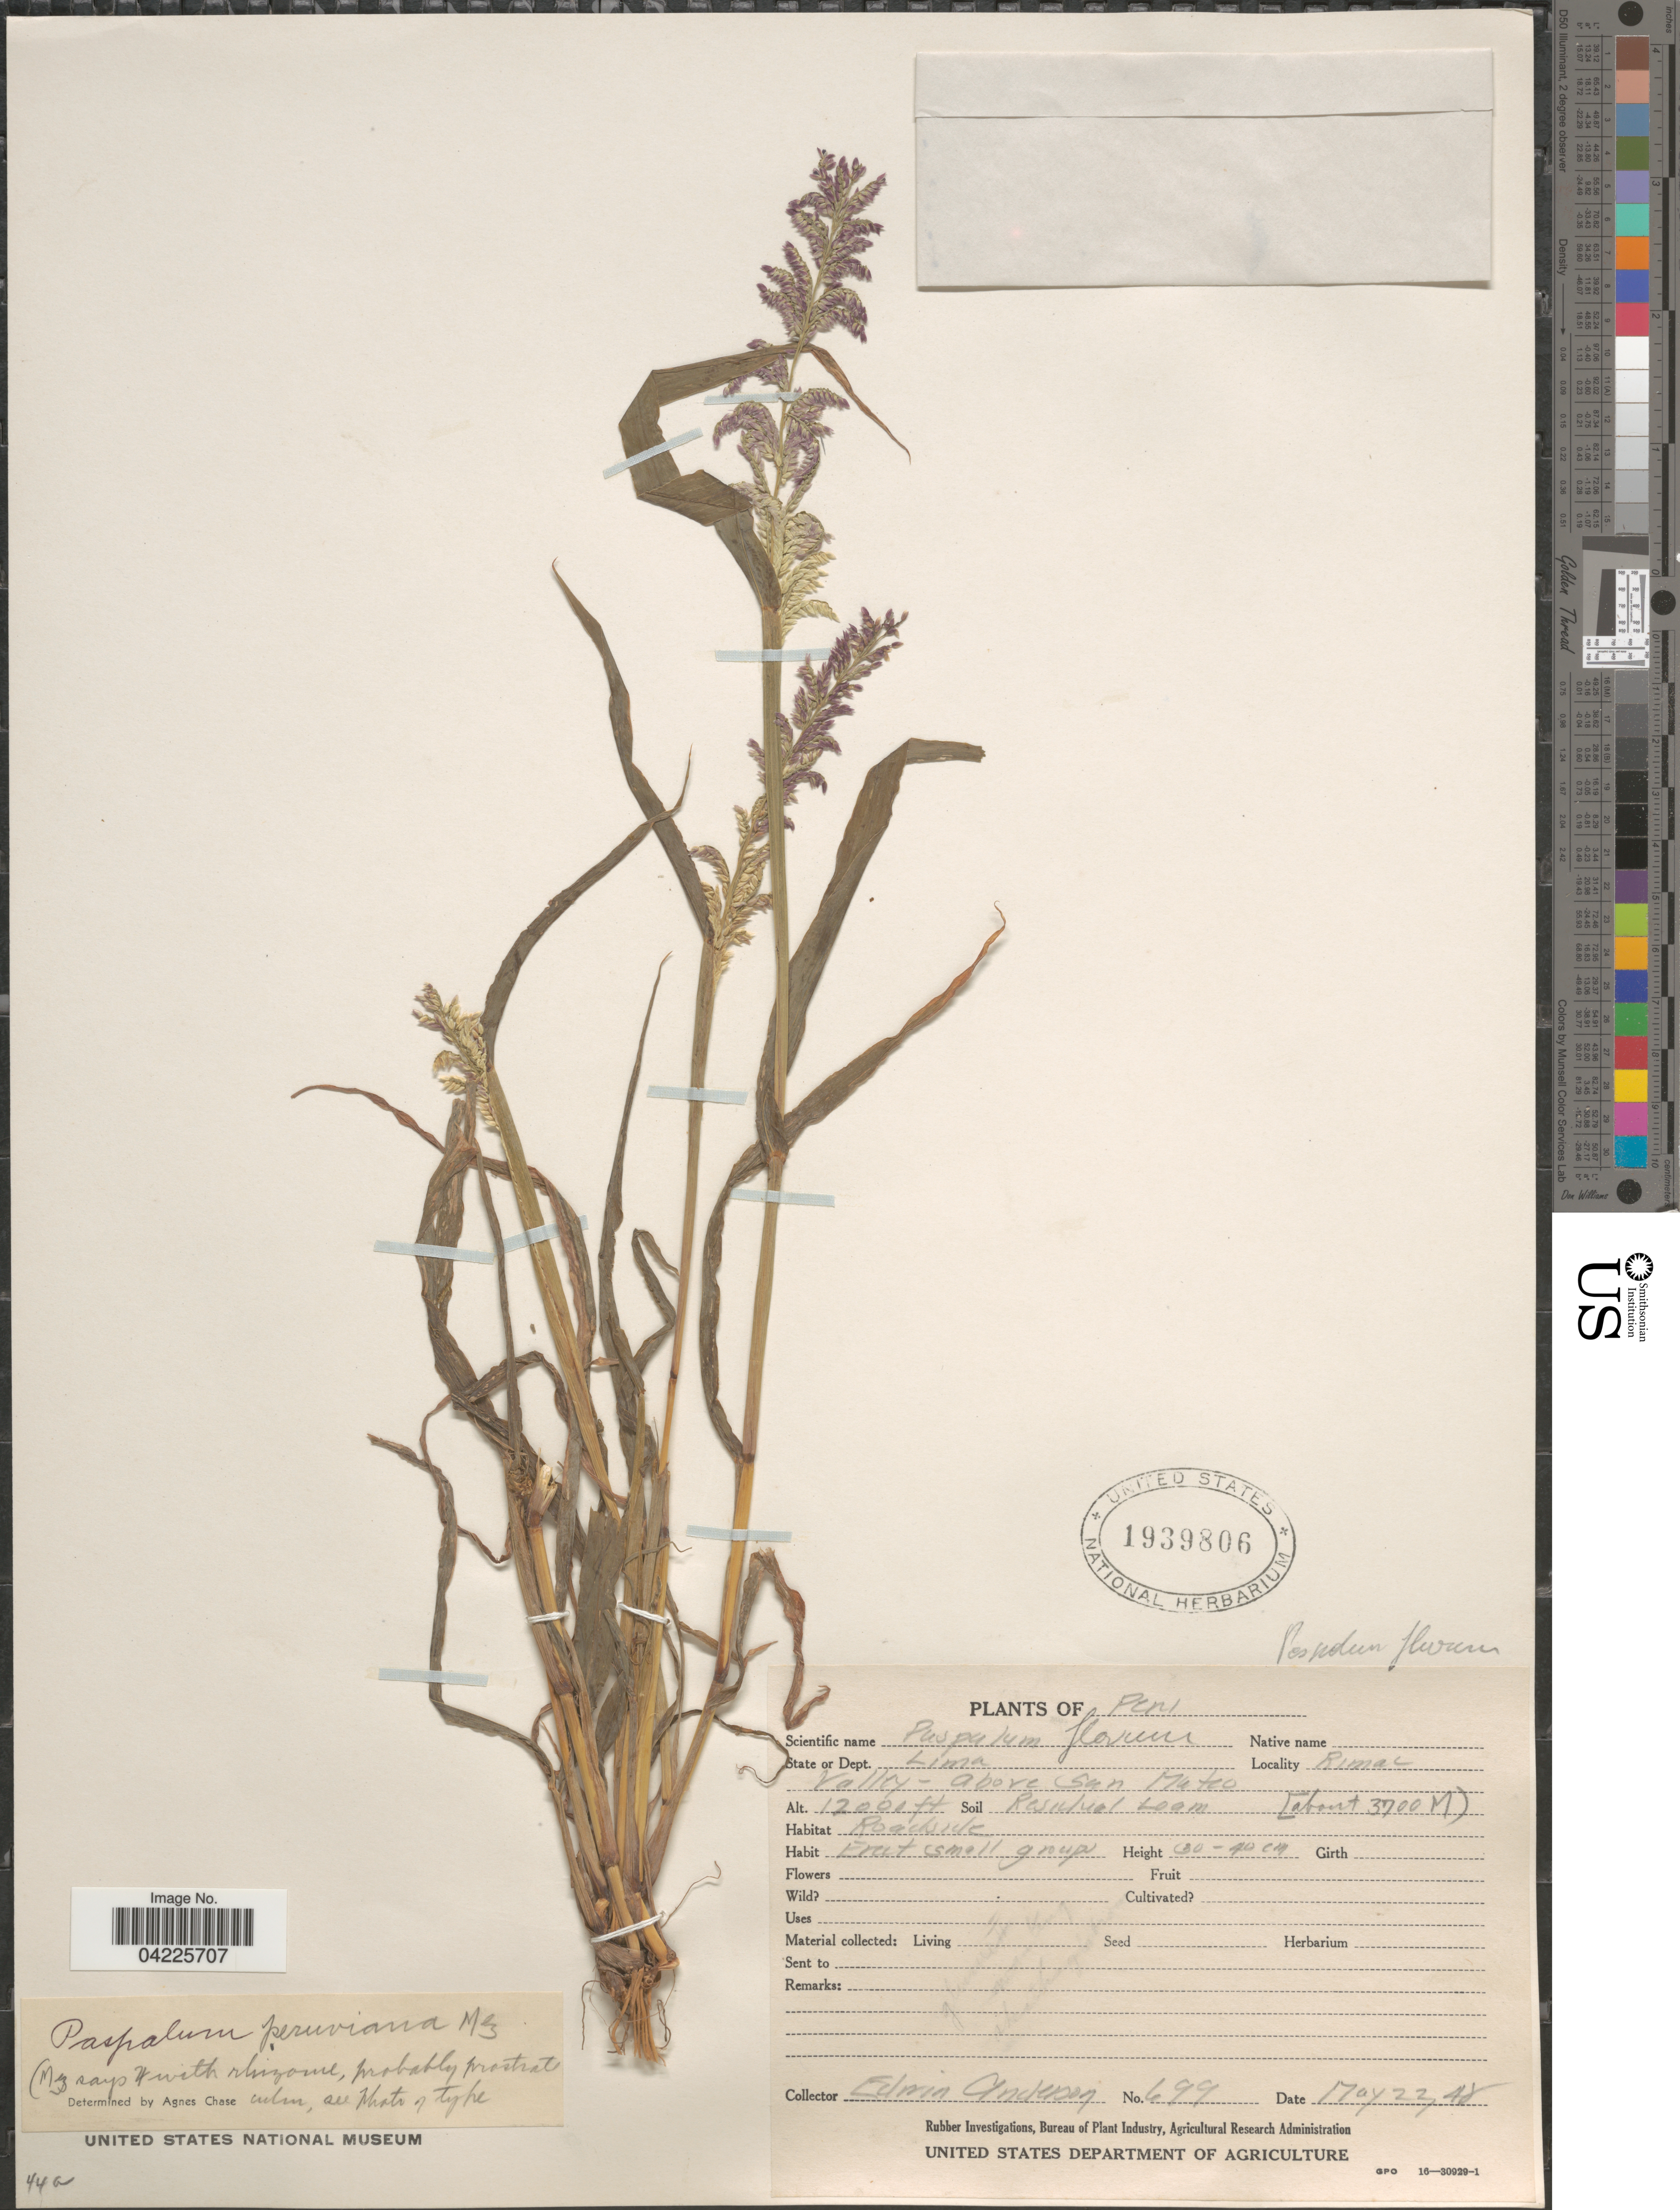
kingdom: Plantae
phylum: Tracheophyta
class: Liliopsida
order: Poales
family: Poaceae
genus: Paspalum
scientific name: Paspalum sodiroanum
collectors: E. Anderson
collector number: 699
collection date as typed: Transcribed d/m/y: 22/5/48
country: Peru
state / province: Lima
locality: Dept. Lima. Valley - above San Mateo.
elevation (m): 3658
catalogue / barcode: US 1939806